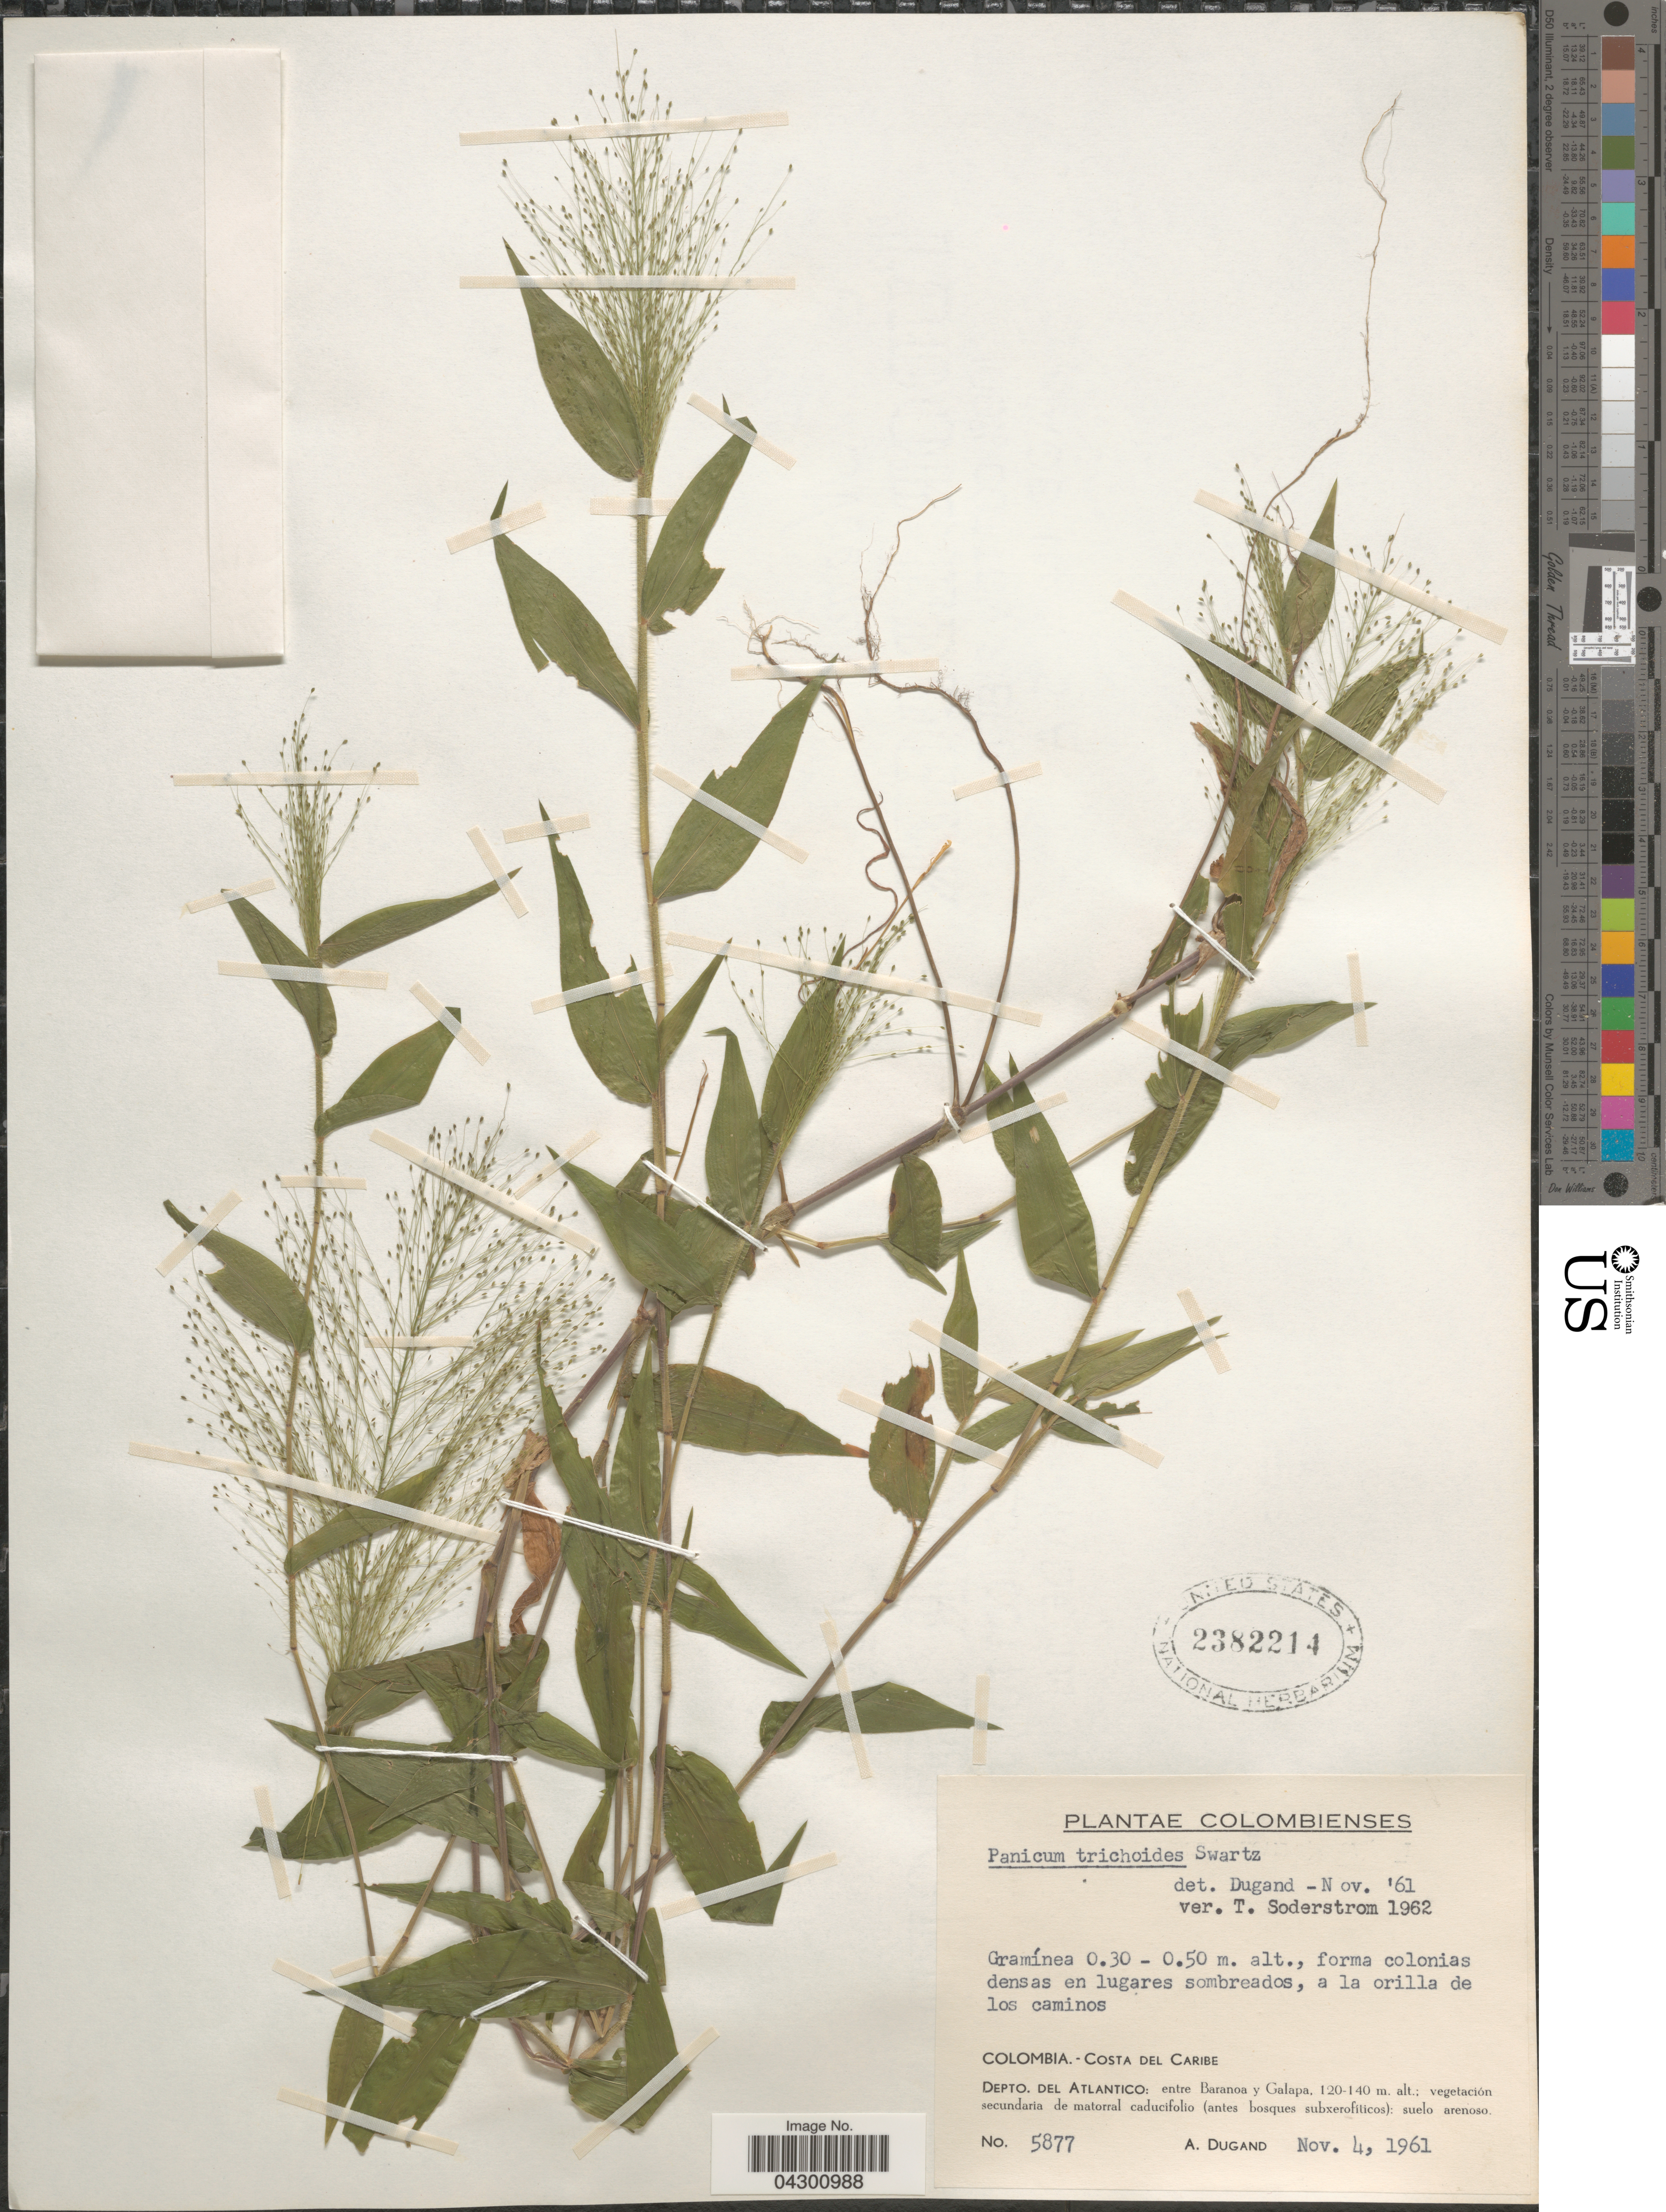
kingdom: Plantae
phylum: Tracheophyta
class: Liliopsida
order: Poales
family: Poaceae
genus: Panicum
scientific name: Panicum trichoides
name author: Sw.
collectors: A. Dugand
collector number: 5877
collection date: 1961-11-04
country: Colombia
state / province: Atlántico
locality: Costa del Caribe. Depto. del Atlantico: entre Baranoa y Galapa.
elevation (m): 120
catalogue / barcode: US 2382214